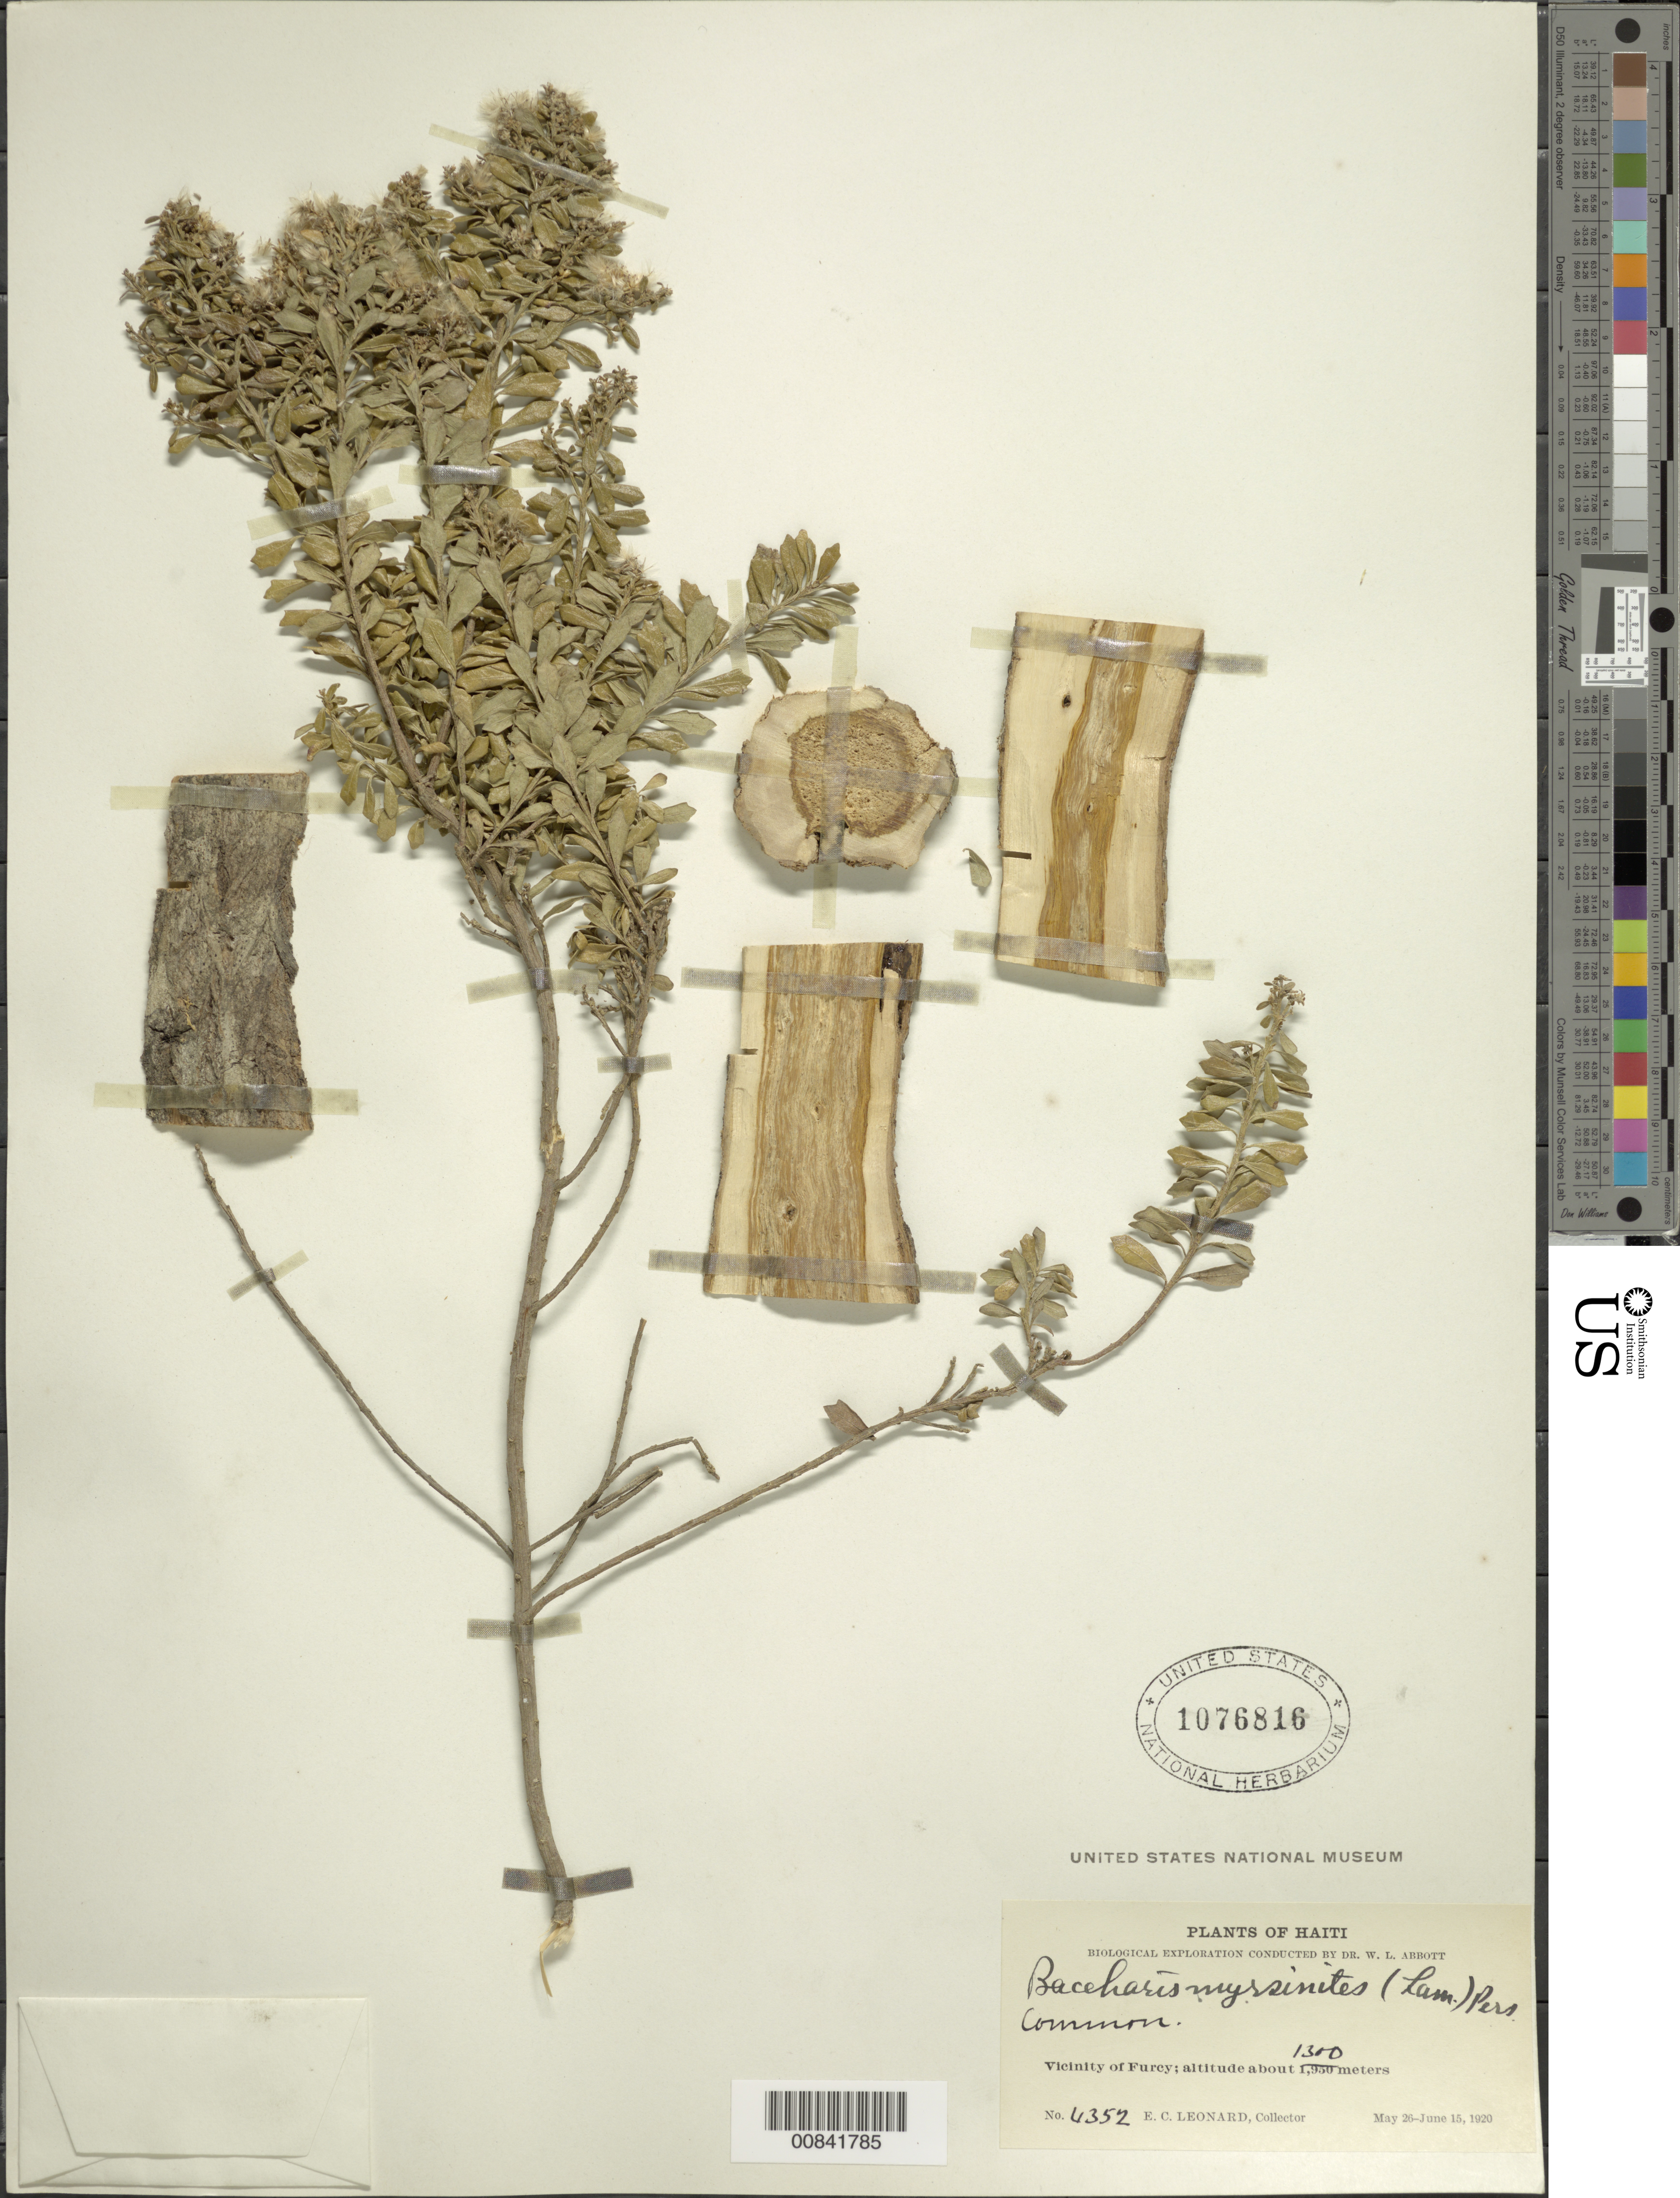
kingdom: Plantae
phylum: Tracheophyta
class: Magnoliopsida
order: Asterales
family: Asteraceae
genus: Baccharis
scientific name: Baccharis myrsinites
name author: Pers.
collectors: E. C. Leonard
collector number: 4352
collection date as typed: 26 May 1920 to 15 Jun 1920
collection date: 1920-05-26/1920-06-15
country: Haiti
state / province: Ouest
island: Hispaniola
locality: Vicinity of Furcy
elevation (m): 1300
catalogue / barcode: US 1076816